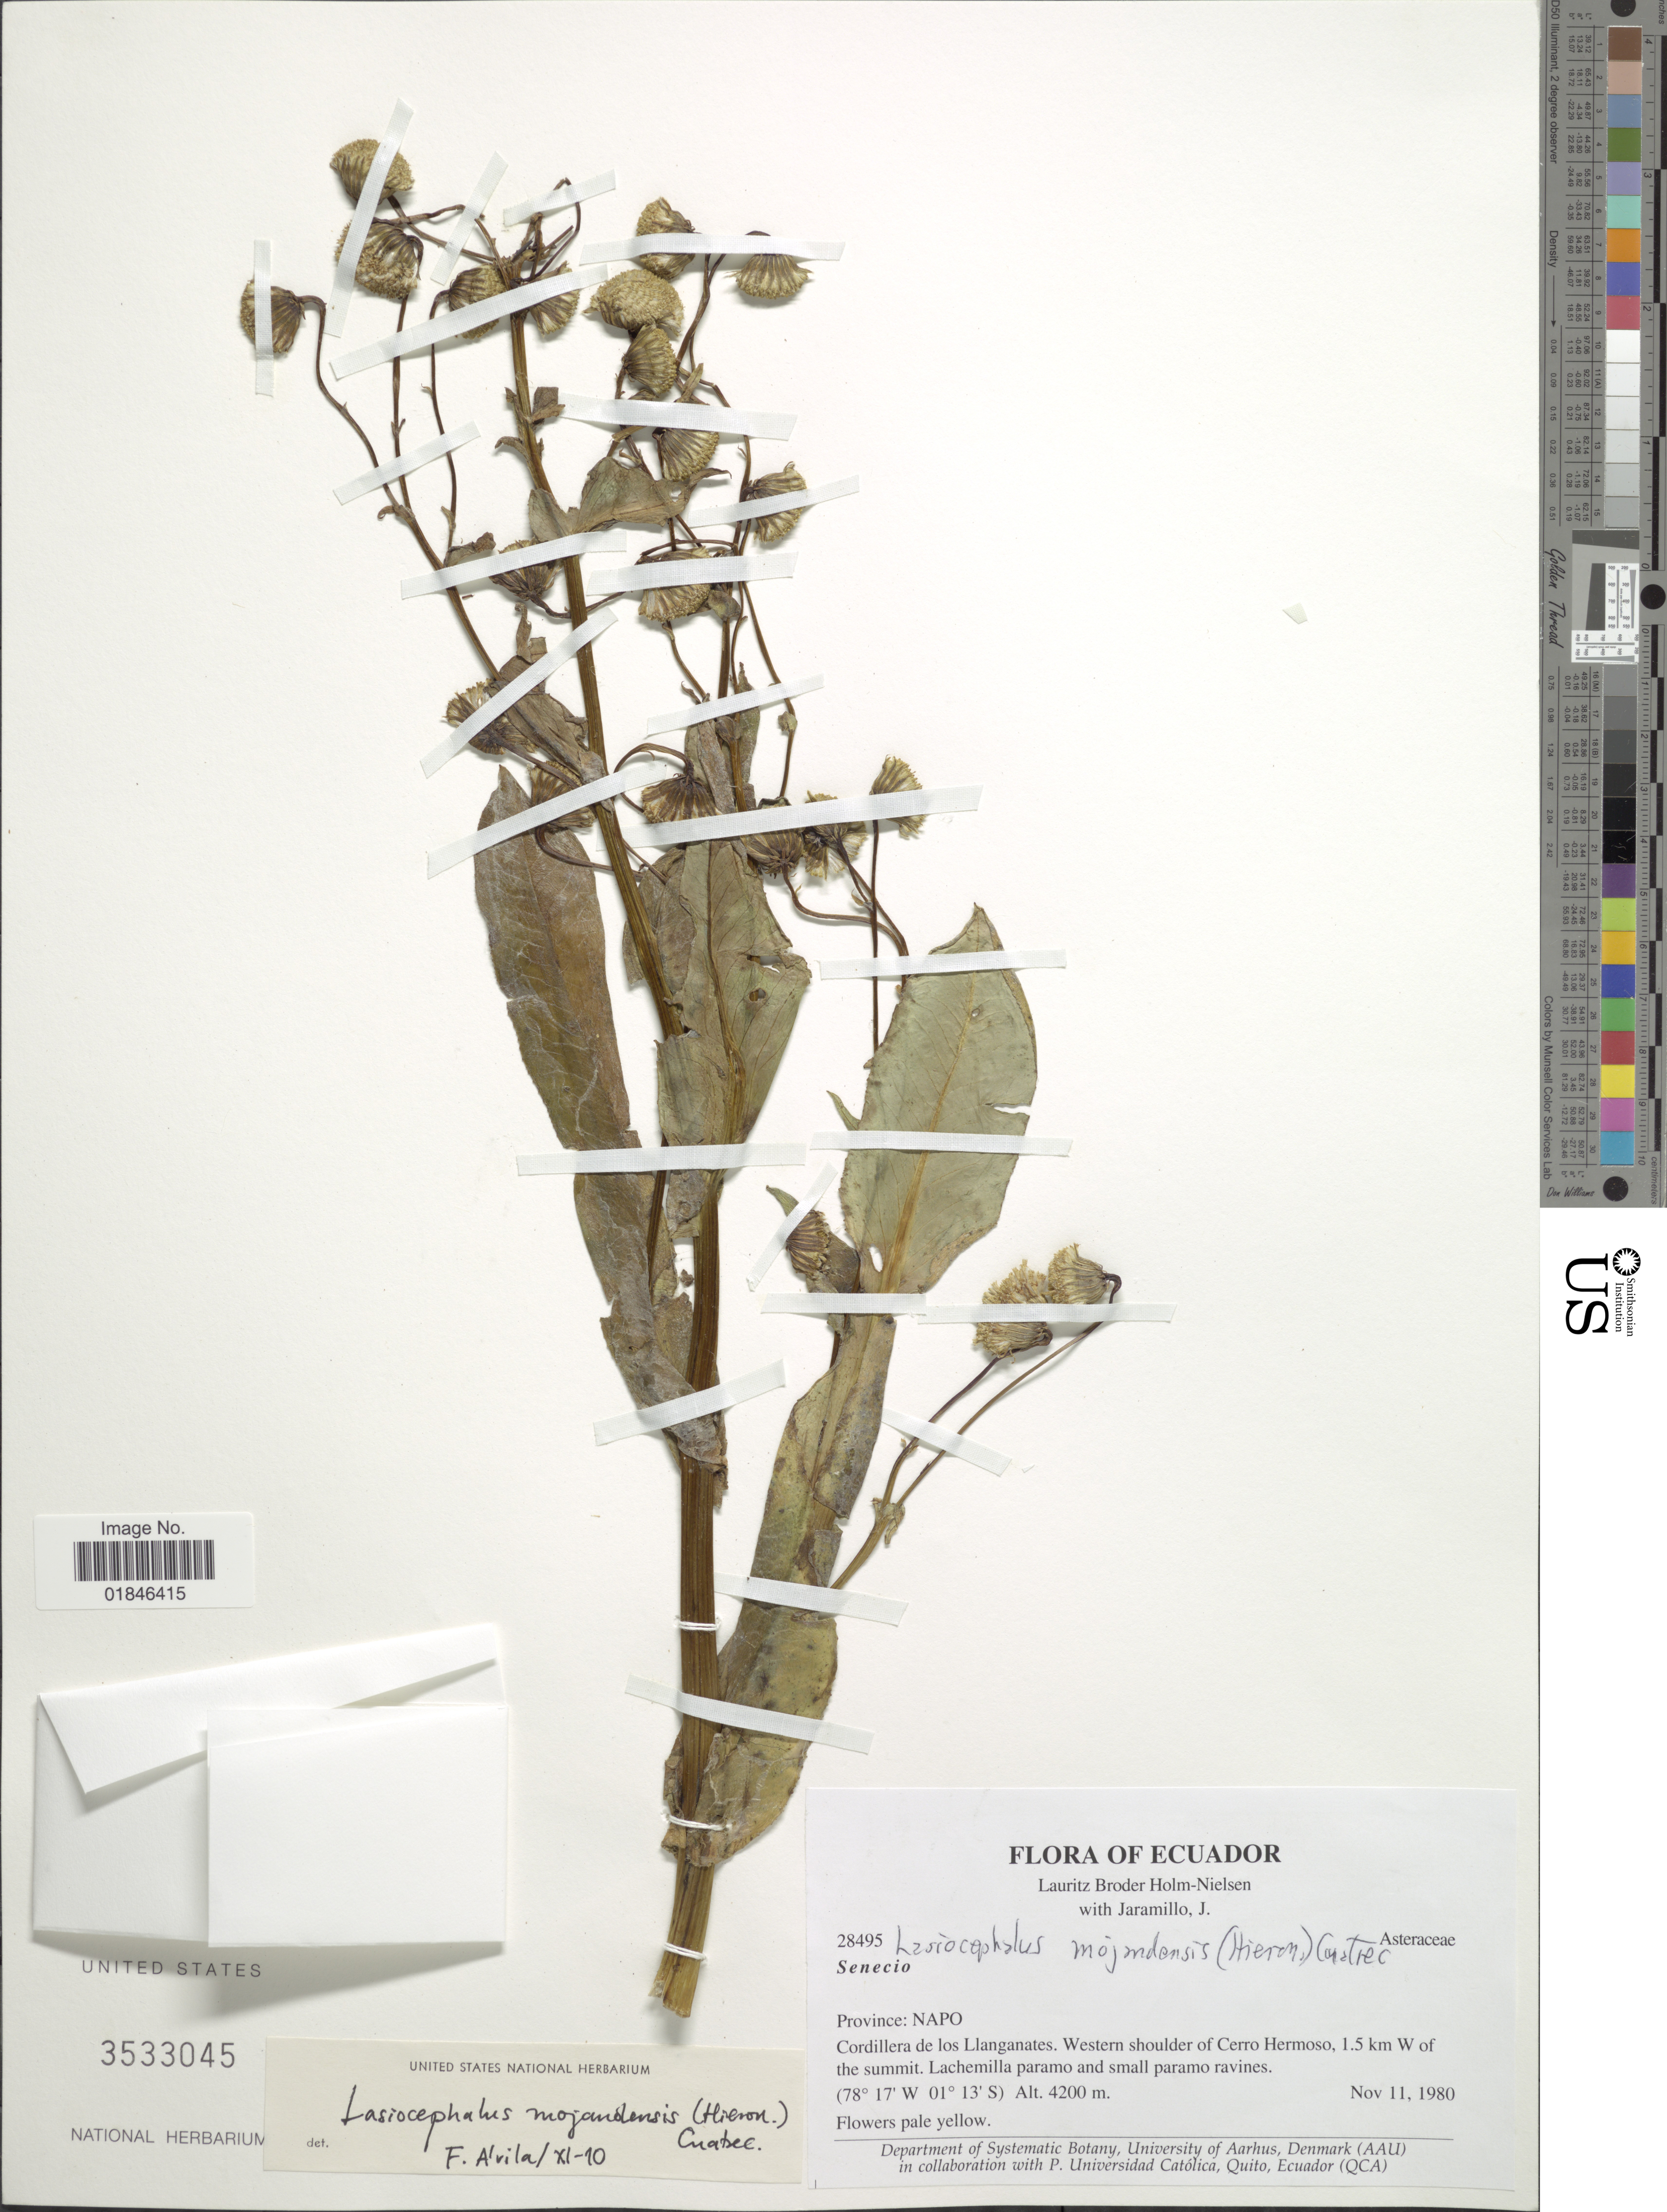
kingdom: Plantae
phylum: Tracheophyta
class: Magnoliopsida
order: Asterales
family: Asteraceae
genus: Senecio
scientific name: Senecio mojandensis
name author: Hieron.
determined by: Salomon, Luciana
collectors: L. B. Holm-Nielsen & J. Jaramillo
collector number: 28495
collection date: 1980-11-11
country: Ecuador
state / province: Napo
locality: Province: Napo, Cordillera de los Llanganates. Western shoulder of Cerro Hermoso, 1.5 km W of the Summit.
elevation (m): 4200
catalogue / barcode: US 3533045